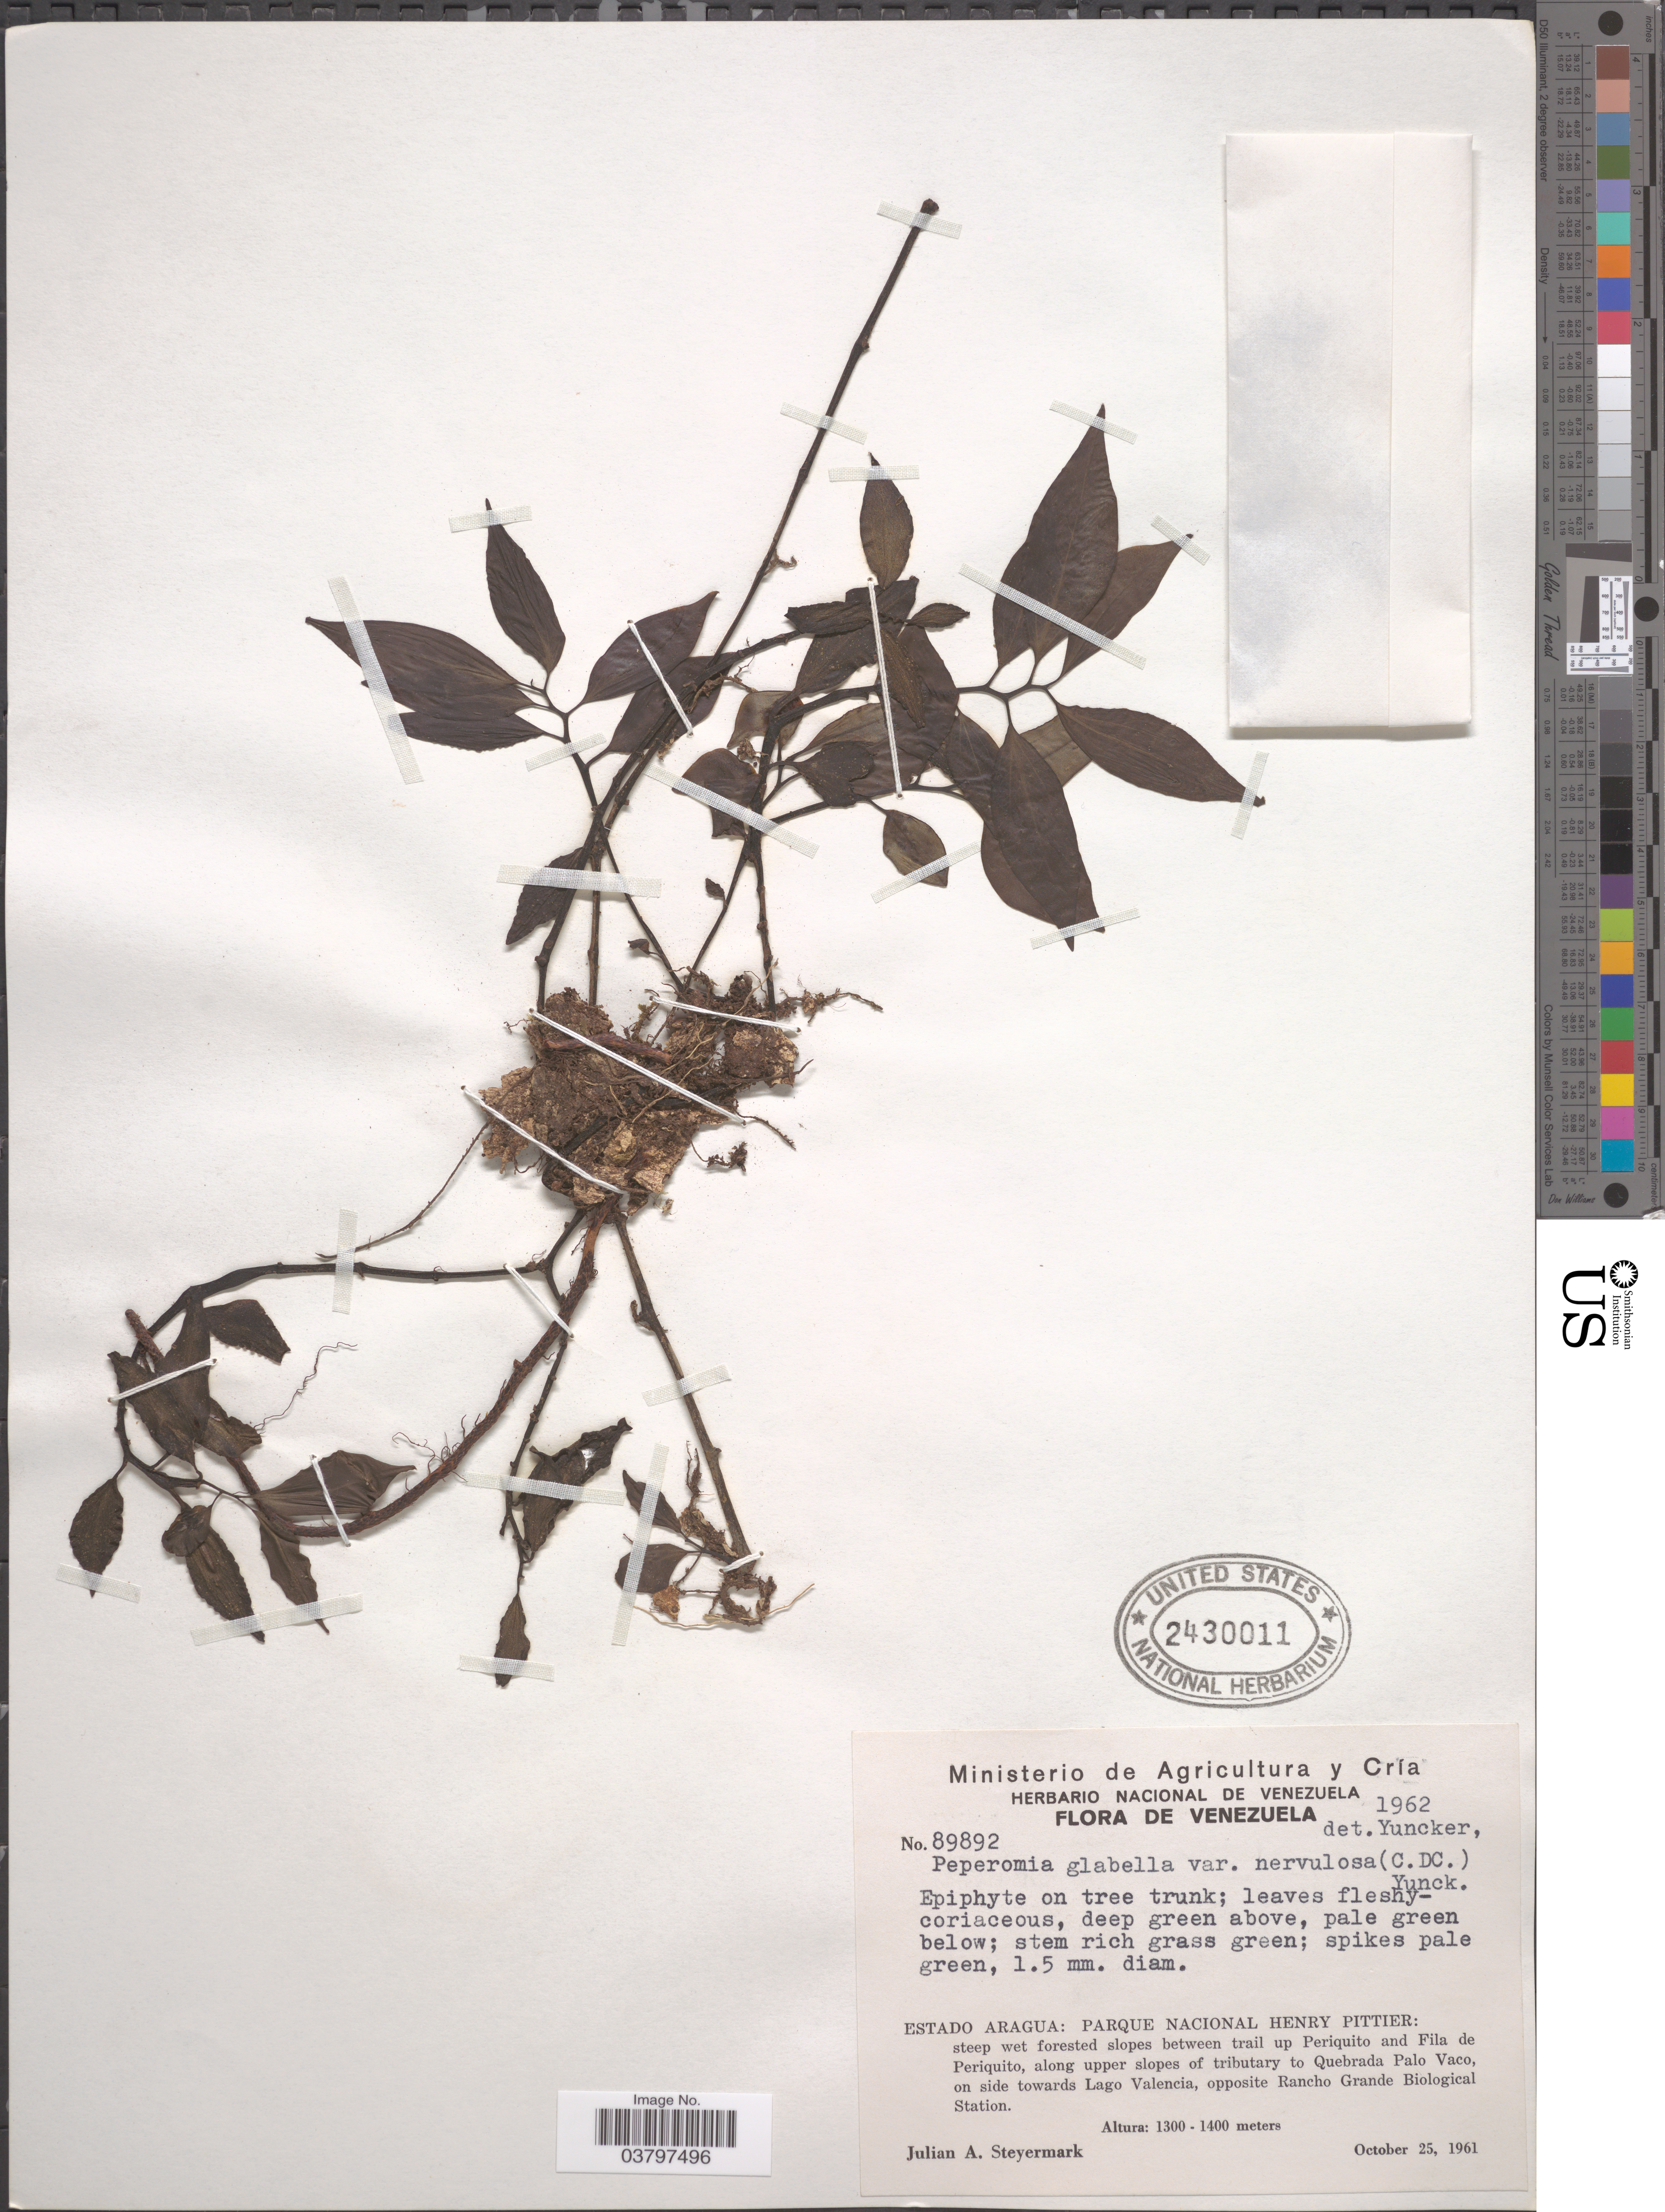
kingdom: Plantae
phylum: Tracheophyta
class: Magnoliopsida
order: Piperales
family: Piperaceae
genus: Peperomia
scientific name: Peperomia glabella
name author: (Sw.) A. Dietr.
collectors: J. Steyermark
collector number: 89892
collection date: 1961-10-25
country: Venezuela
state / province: Aragua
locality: Estado Aragua: Parque Nacional Henry Pittier: Between trail up Periquito and Fila de Periquito, along upper slopes of tributary to Quebrada Palo Vaco, on side towards Lago Valencia, opposite Rancho Grande Biological Station.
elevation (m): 1300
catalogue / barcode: US 2430011